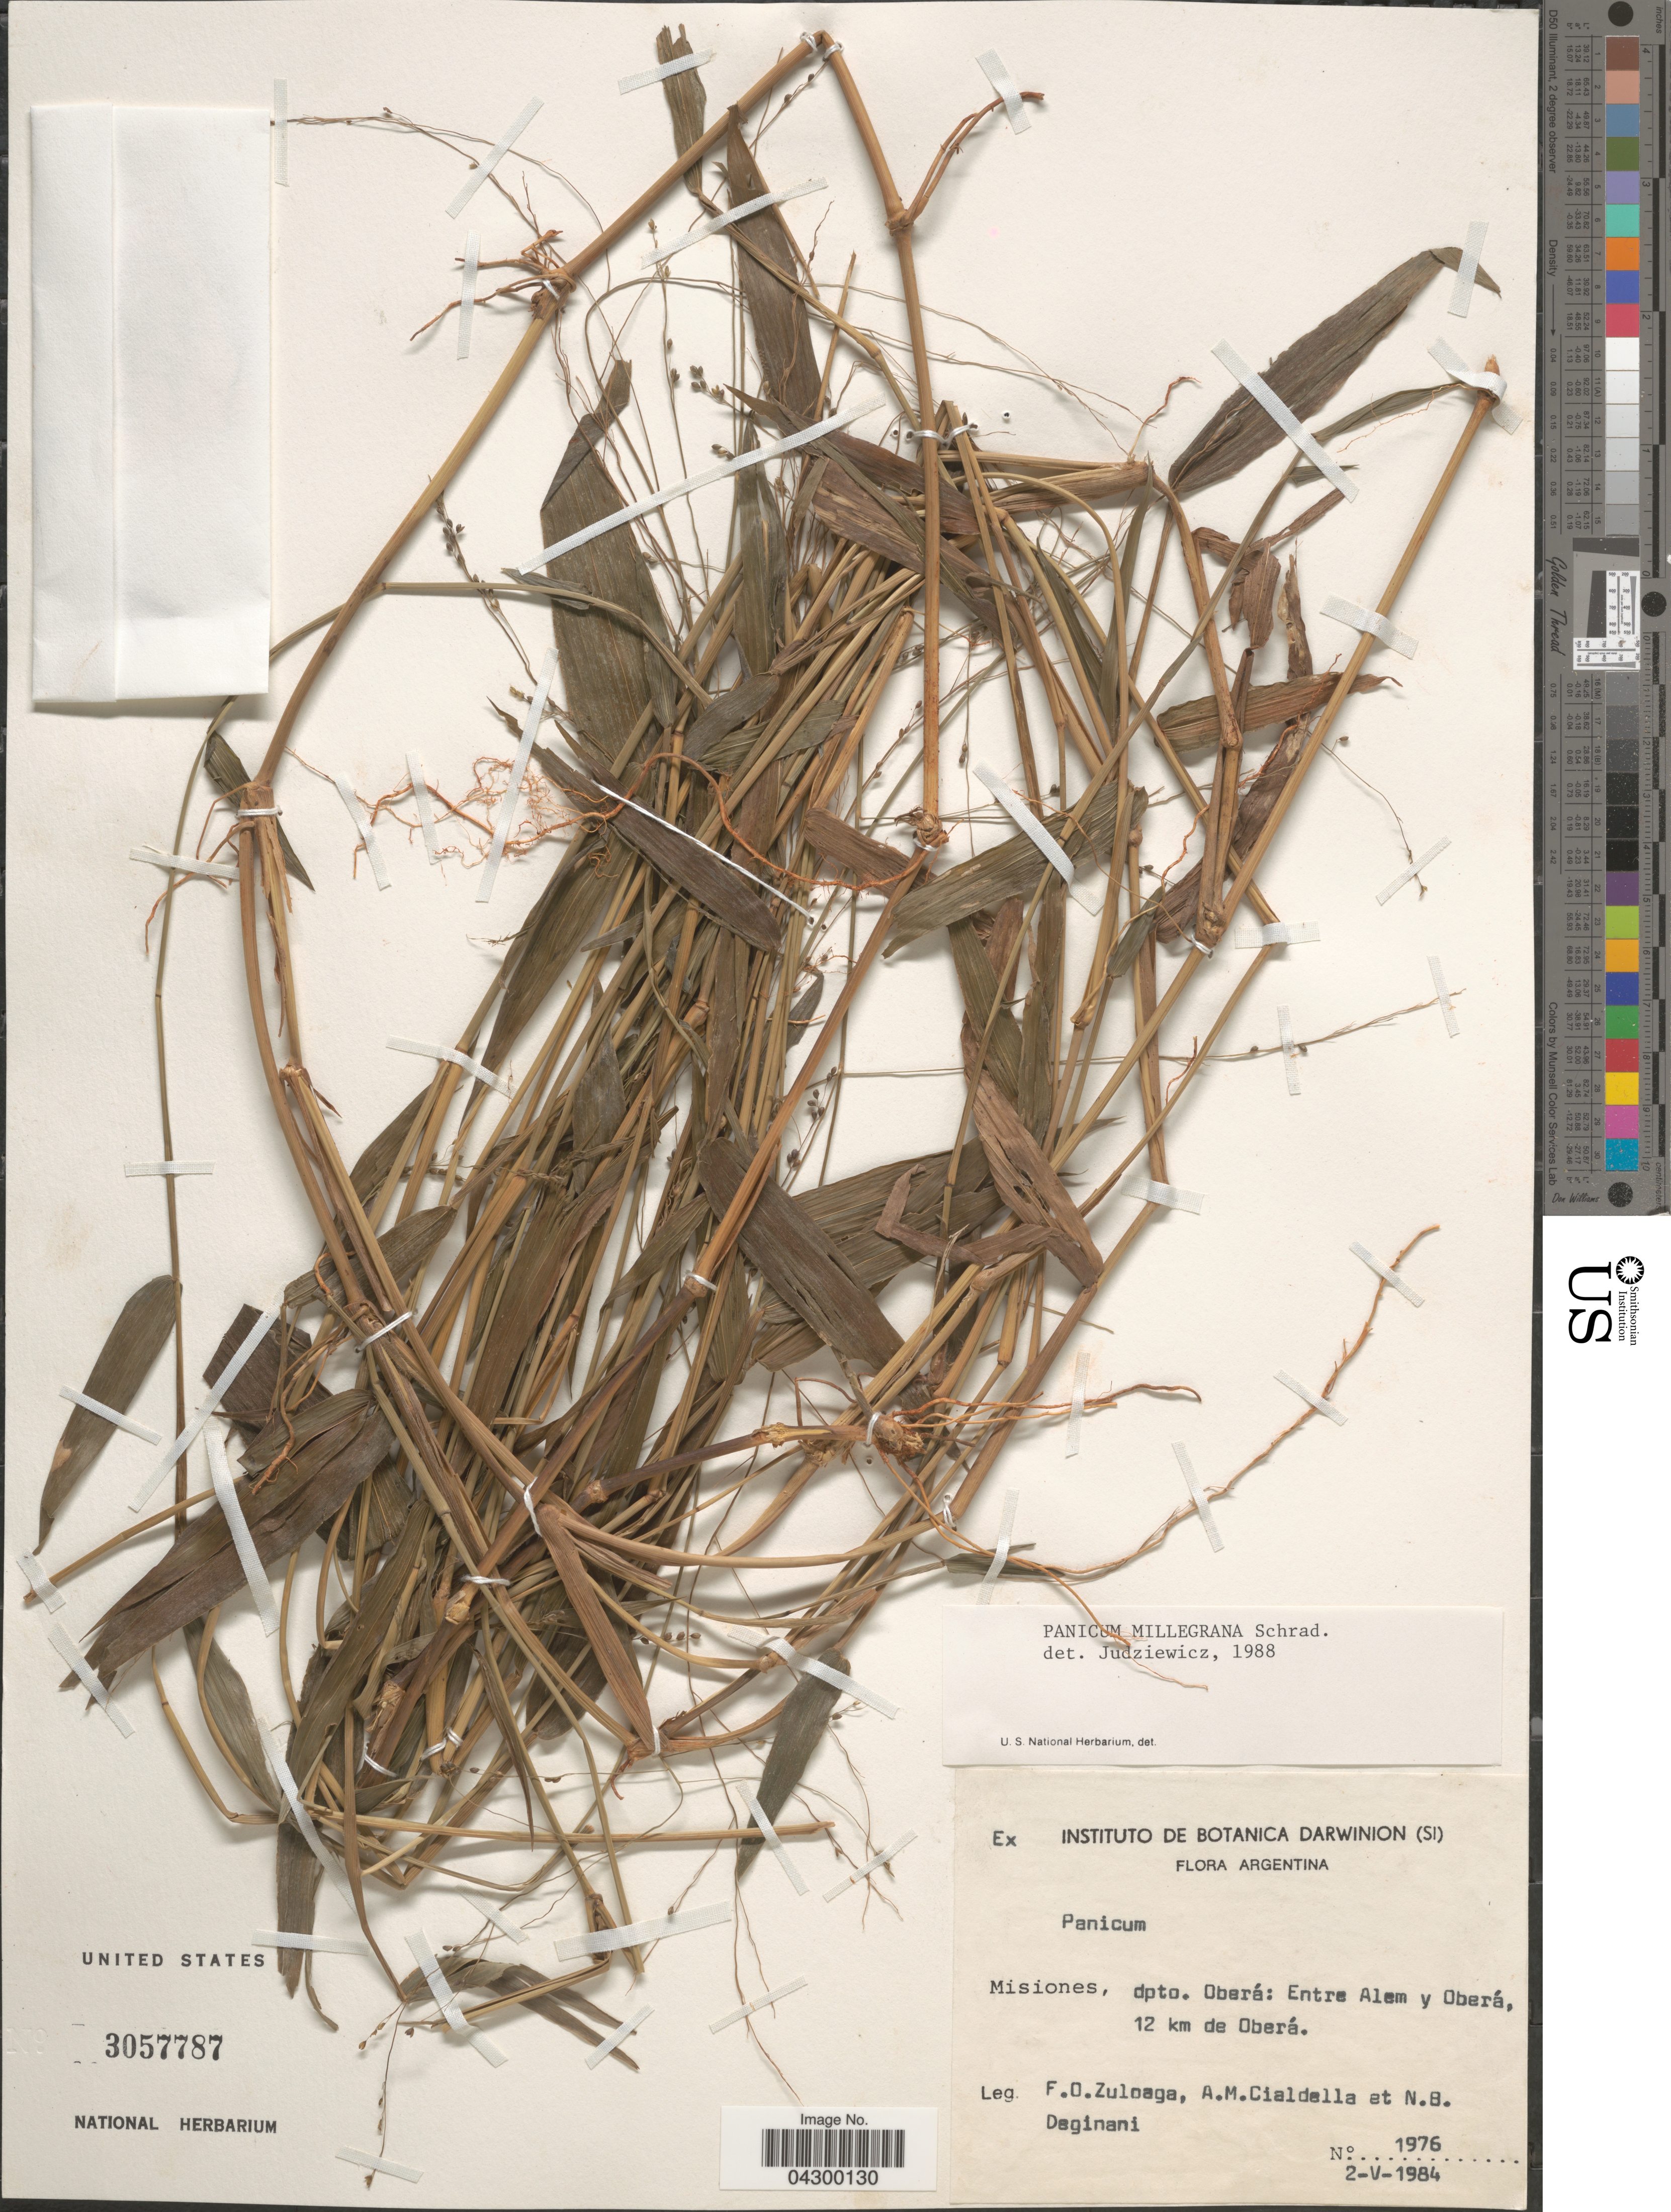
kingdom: Plantae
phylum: Tracheophyta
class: Liliopsida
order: Poales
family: Poaceae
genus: Panicum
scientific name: Panicum millegrana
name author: Poir.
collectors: F. O. Zuloaga, A. M. Cialdella & N. Deginani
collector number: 1976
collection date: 1984-05-02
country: Argentina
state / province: Misiones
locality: Dpto. Oberá: Entre Alem y Oberá, 12 km de Oberá.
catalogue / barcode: US 3057787